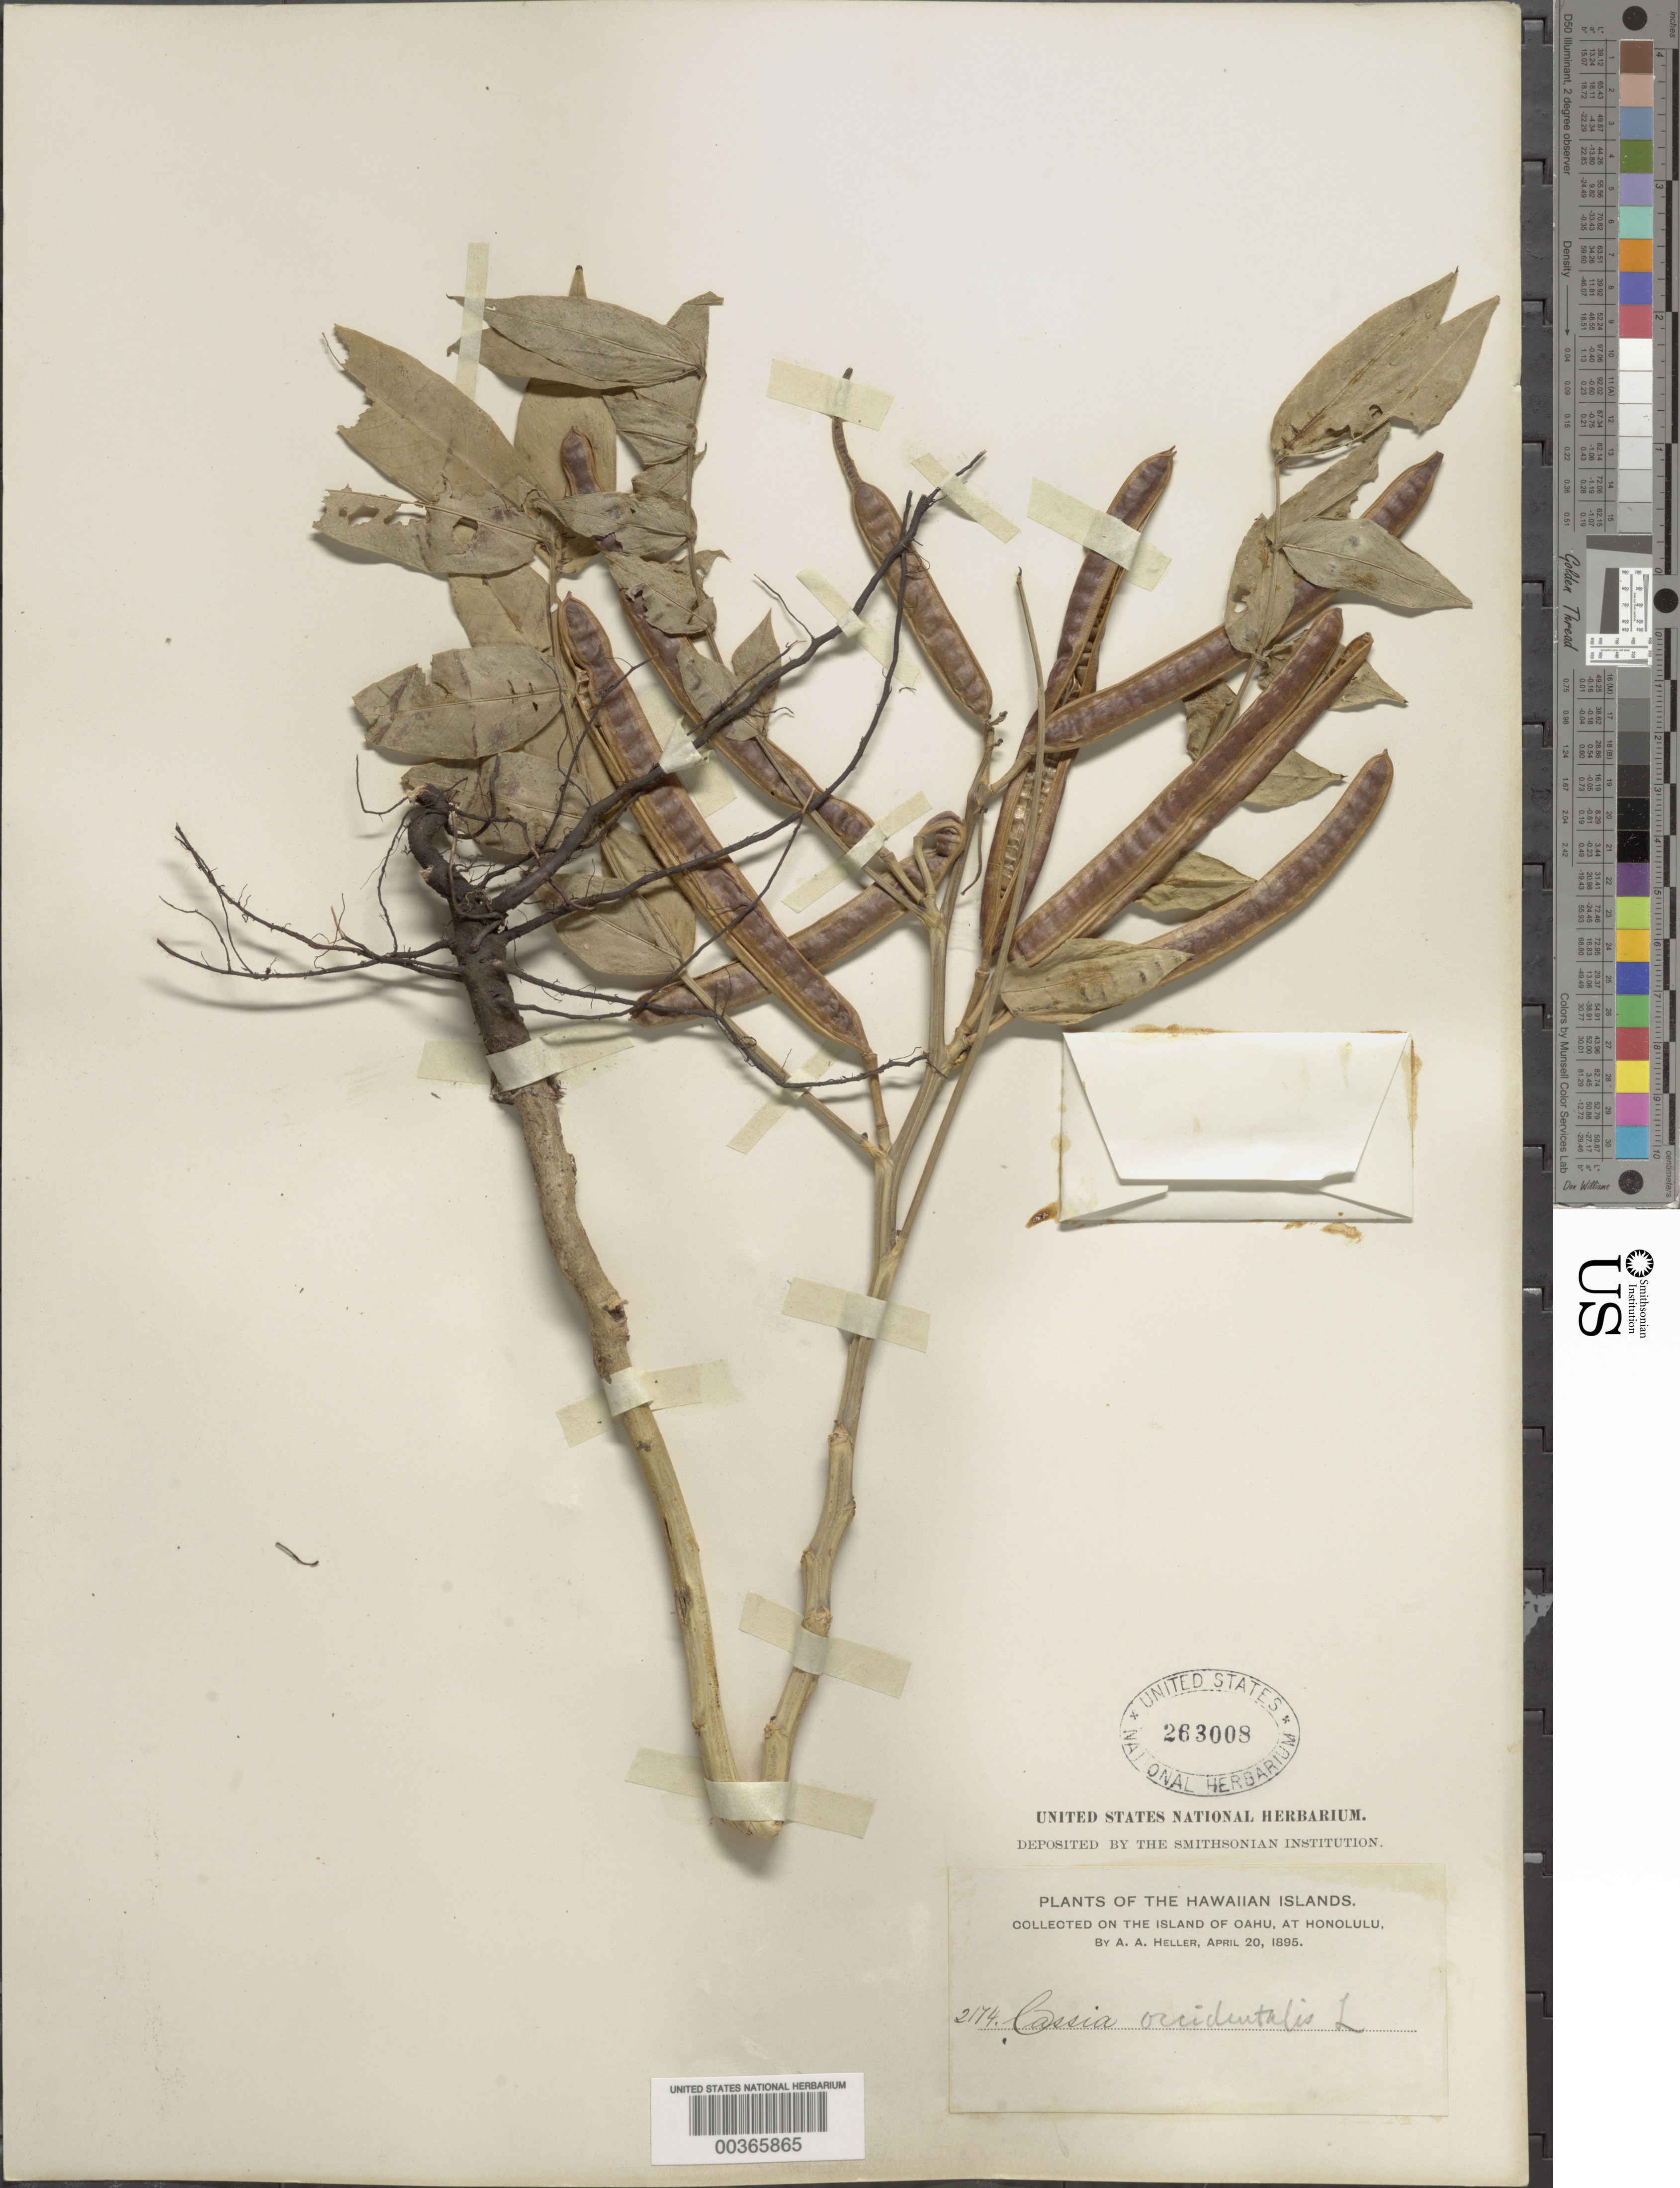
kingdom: Plantae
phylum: Tracheophyta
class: Magnoliopsida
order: Fabales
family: Fabaceae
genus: Senna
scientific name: Senna occidentalis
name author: (L.) Link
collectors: A. A. Heller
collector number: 2174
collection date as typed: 20 Apr 1895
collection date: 1895-04-20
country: United States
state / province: Hawaii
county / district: Honolulu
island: Oahu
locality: At honolulu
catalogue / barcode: US 263008